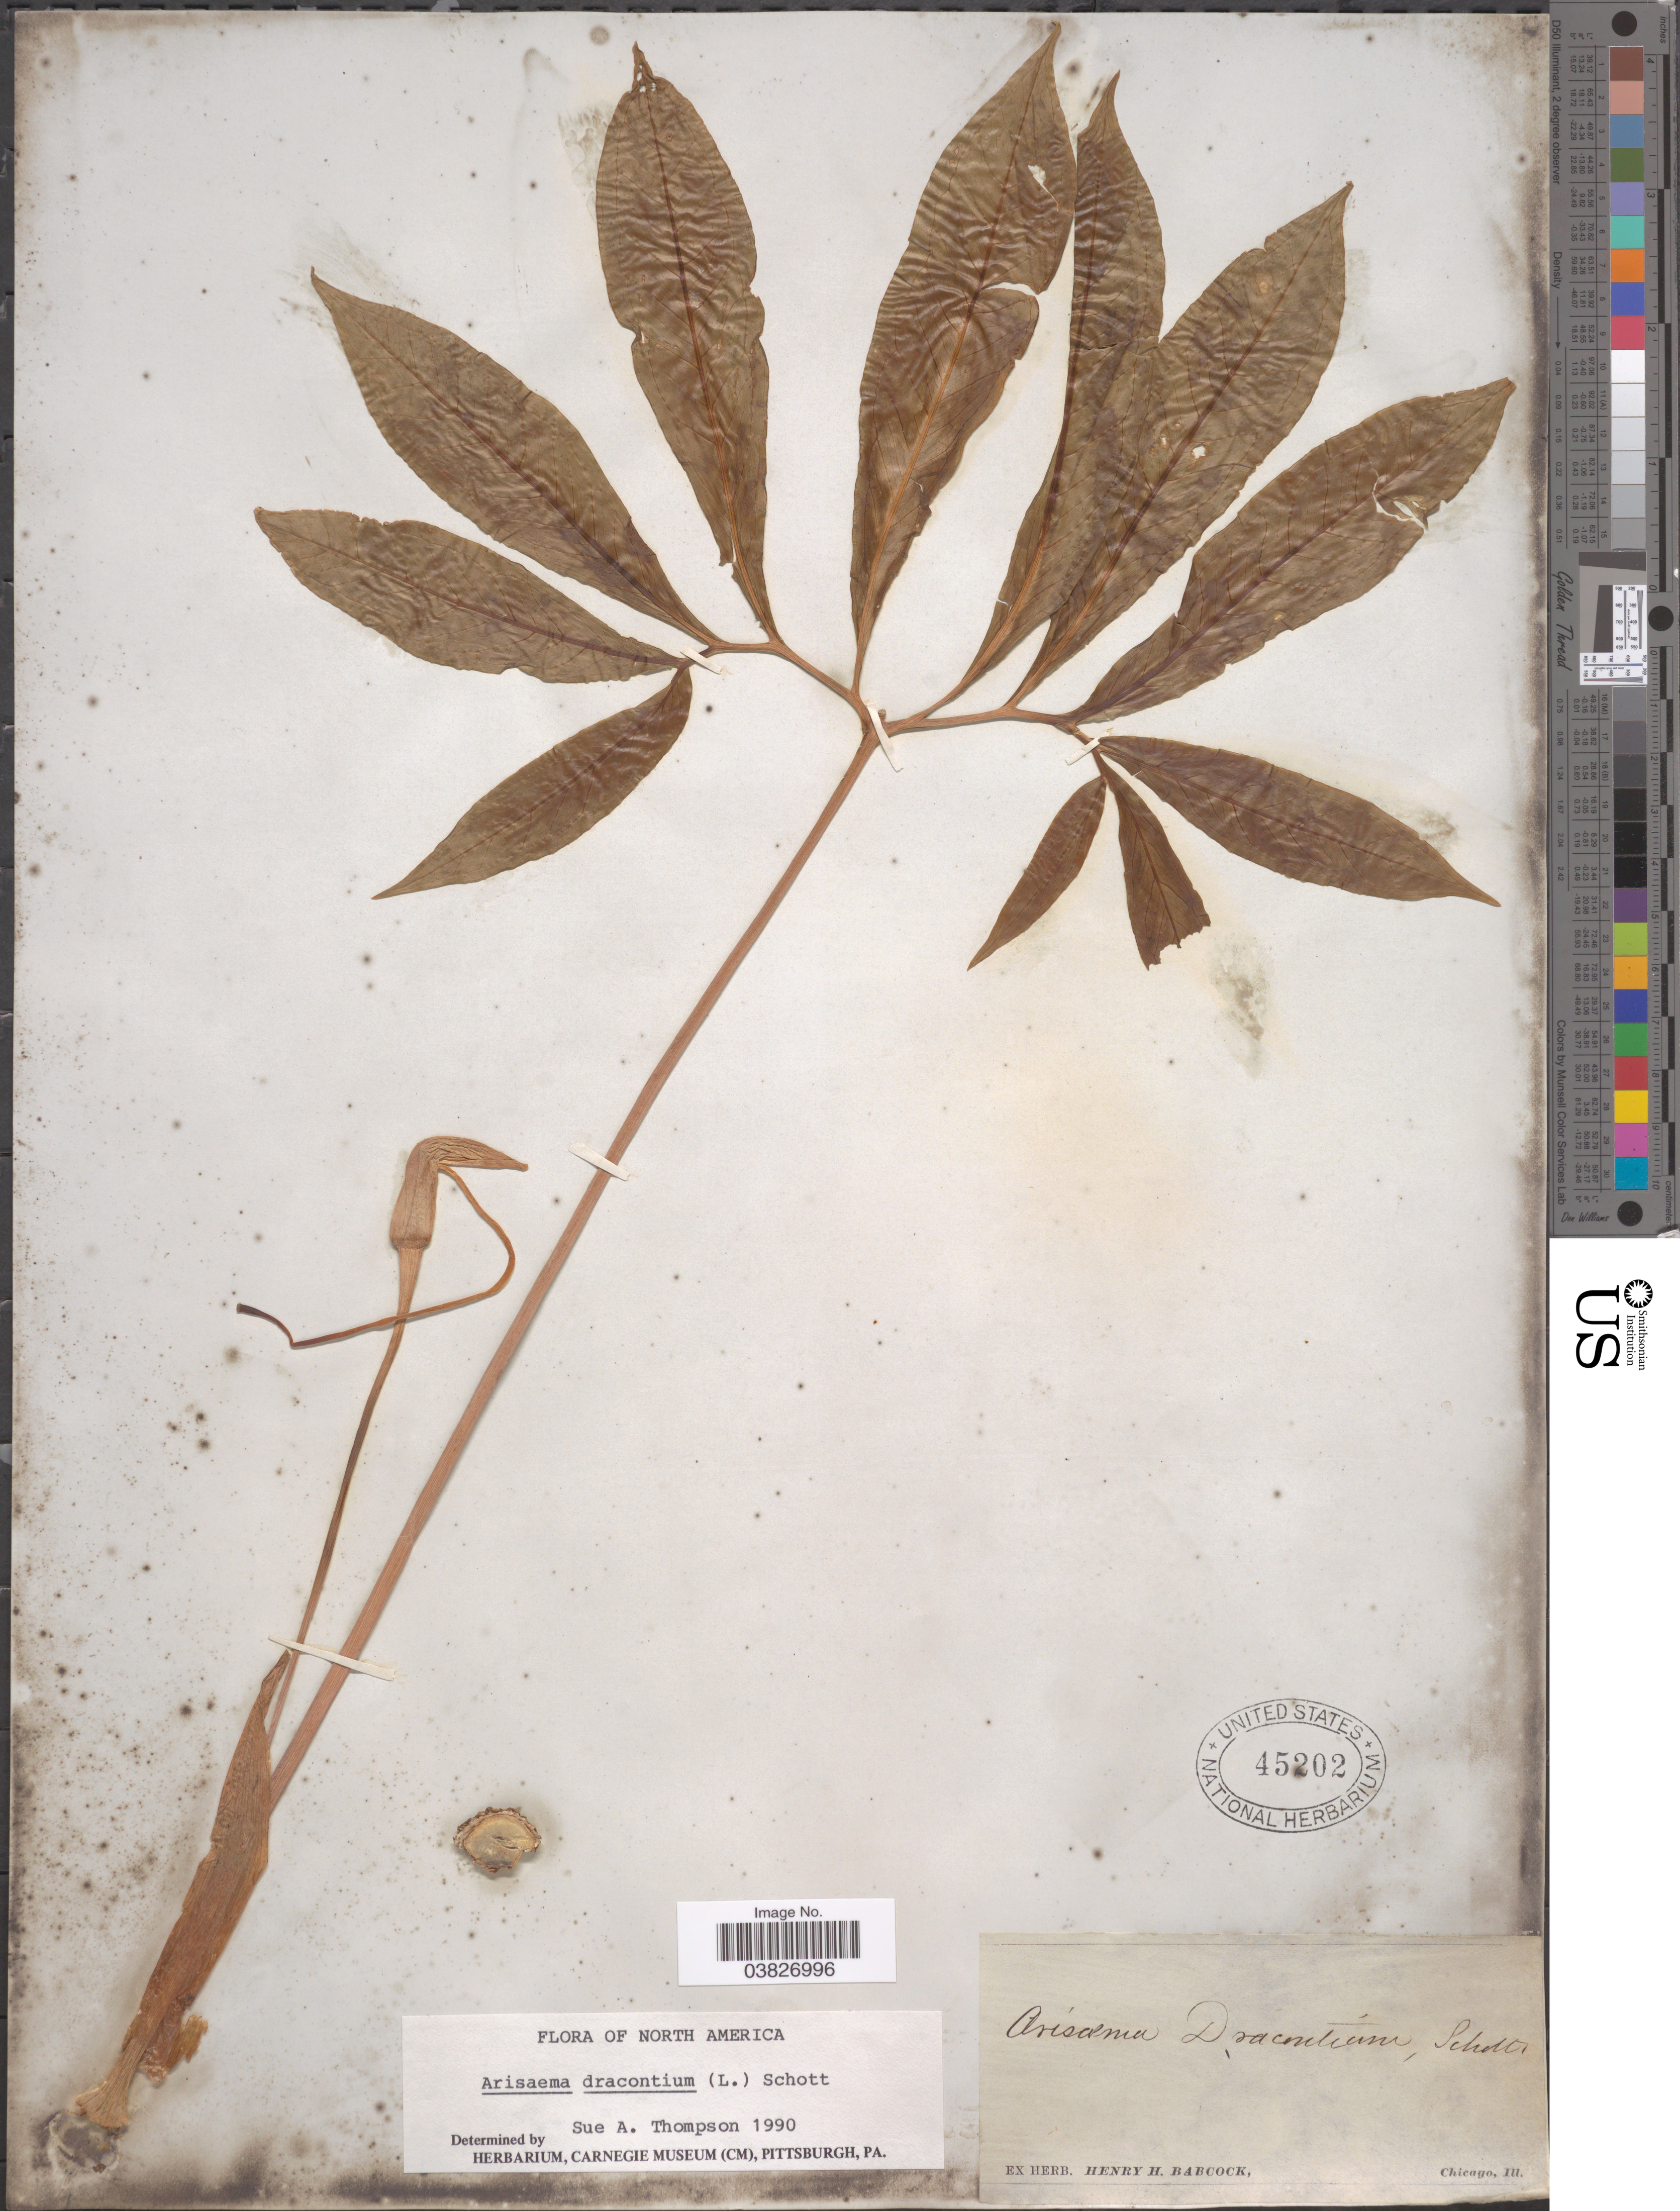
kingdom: Plantae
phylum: Tracheophyta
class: Liliopsida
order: Alismatales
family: Araceae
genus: Arisaema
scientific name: Arisaema dracontium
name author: (L.) Schott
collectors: ex herb. Henry Homes Babcock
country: United States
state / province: Illinois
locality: Chicago.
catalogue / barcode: US 45202